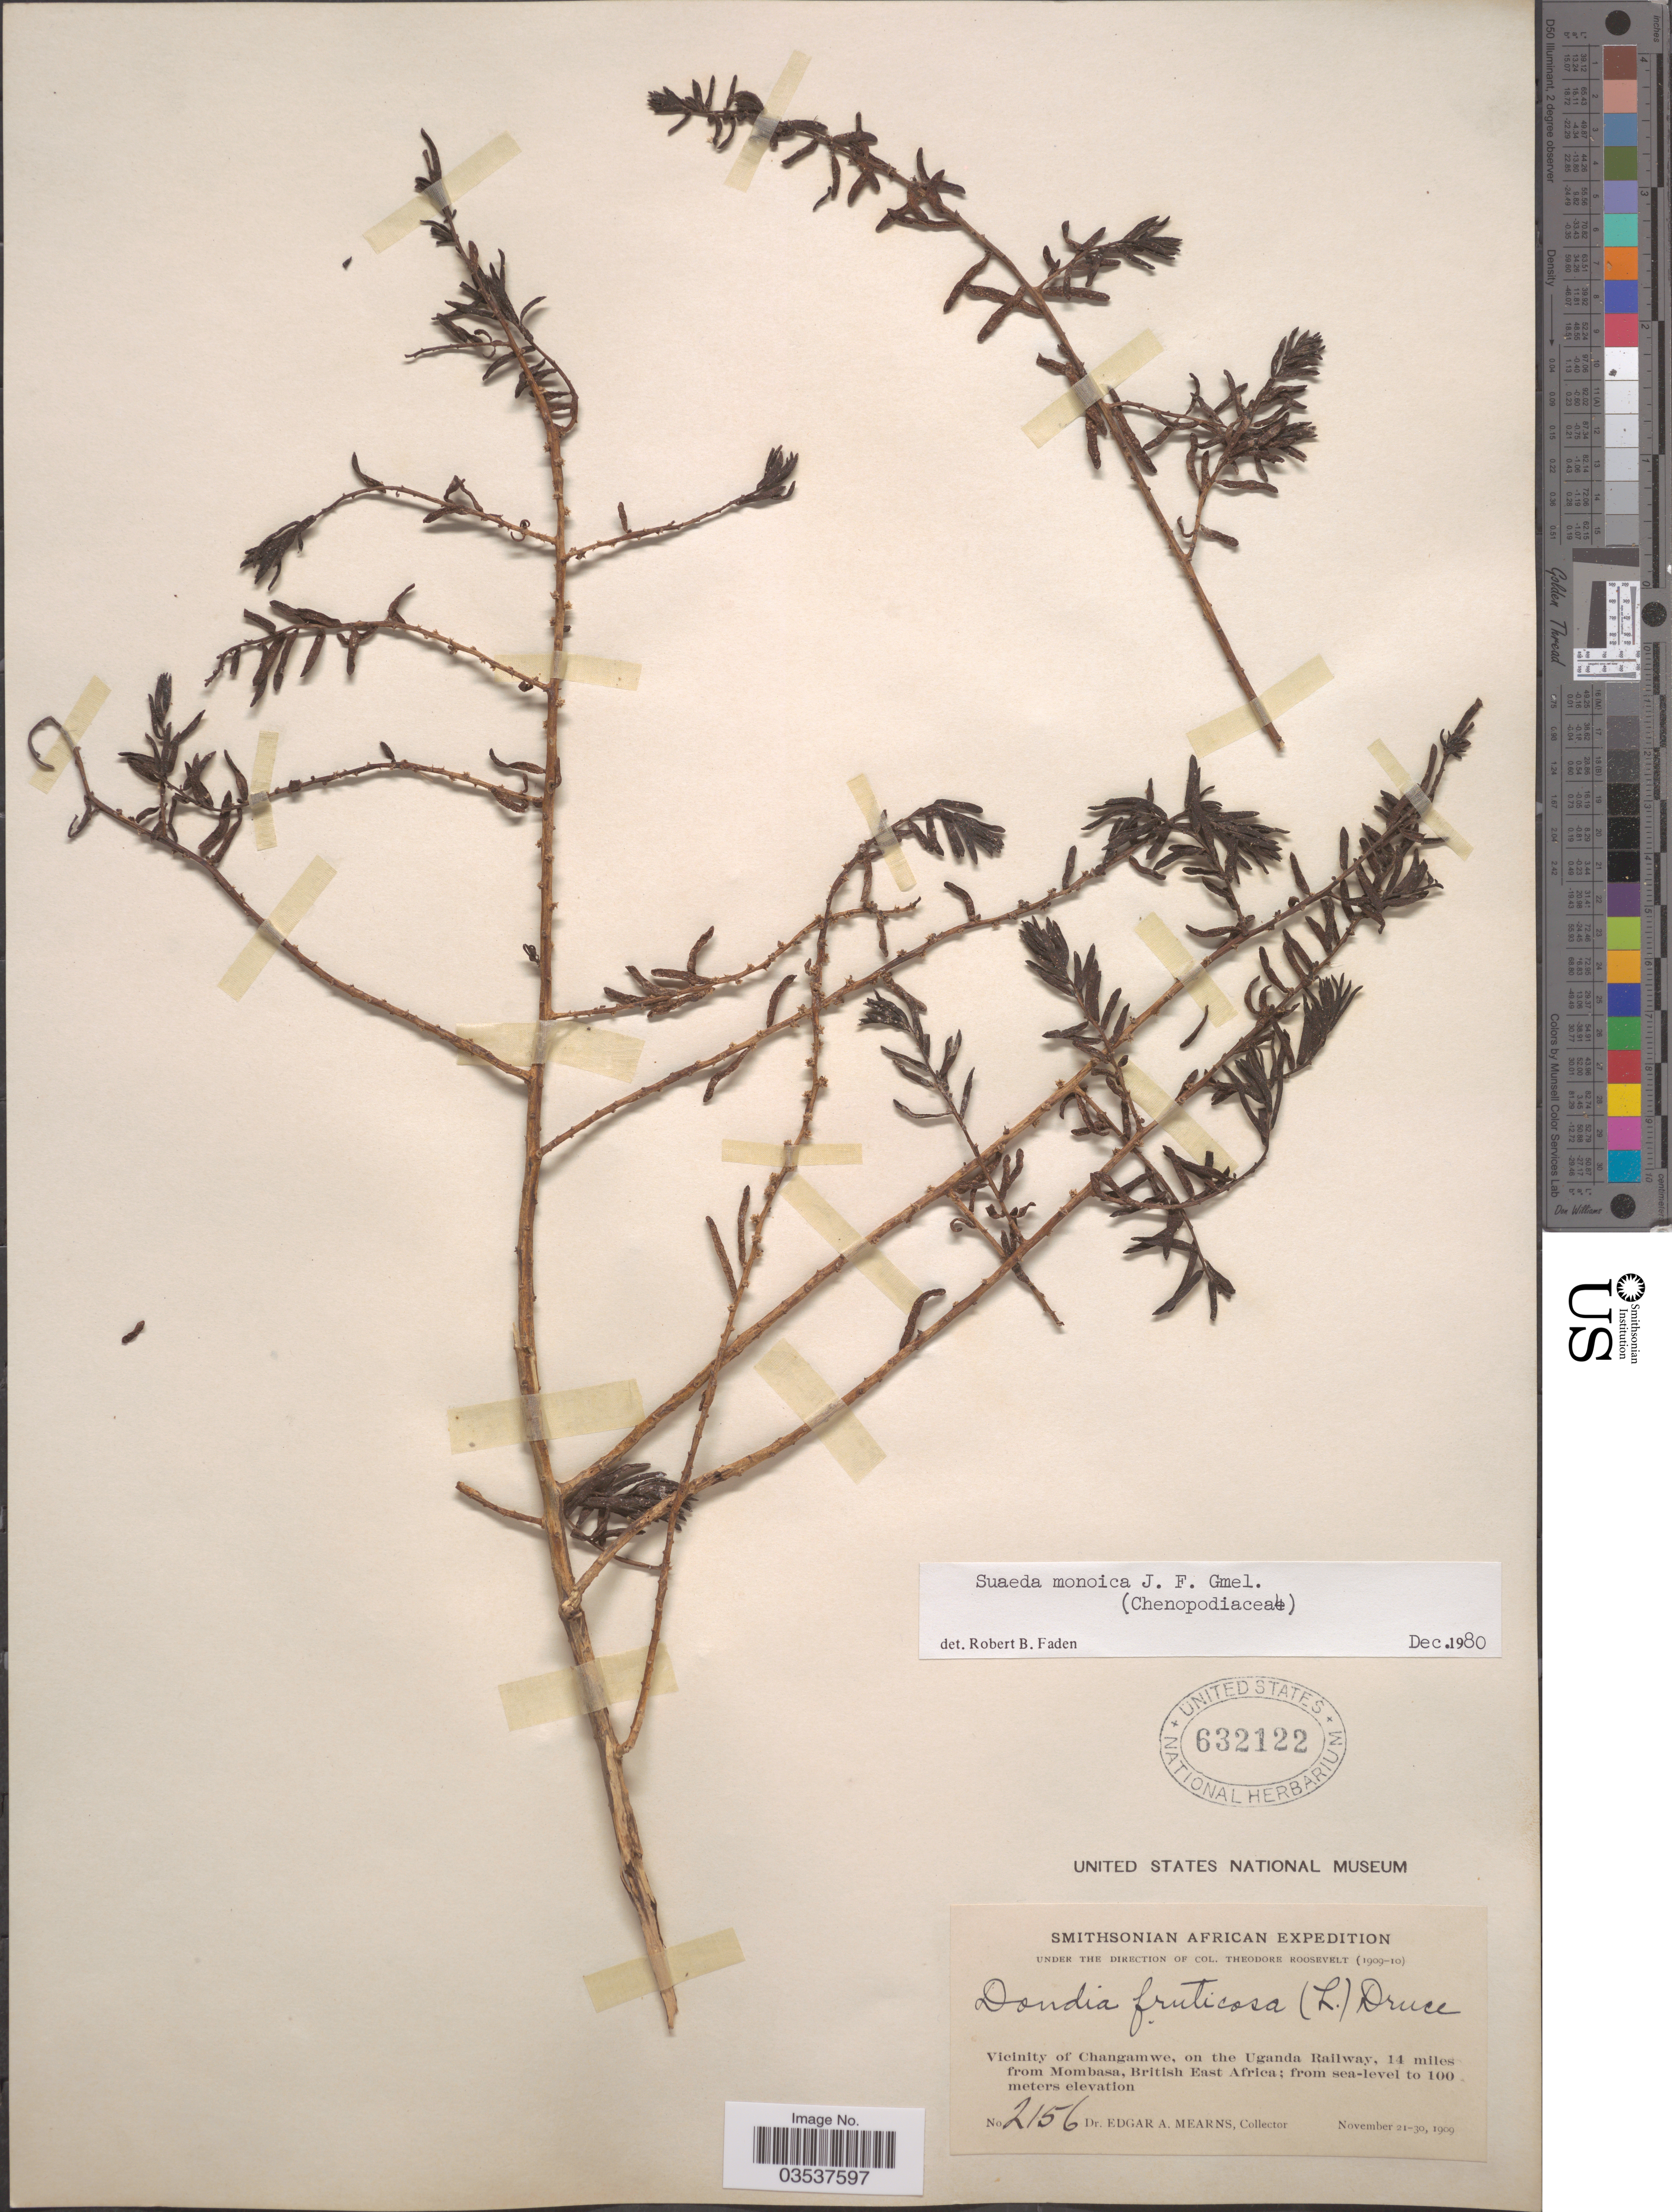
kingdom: Plantae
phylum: Tracheophyta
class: Magnoliopsida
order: Caryophyllales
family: Amaranthaceae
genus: Suaeda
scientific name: Suaeda monoica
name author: Forssk. ex J.F. Gmel.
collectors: E. A. Mearns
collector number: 2156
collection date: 1909-11-21/1909-11-30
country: Kenya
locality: Vicinity of Changanwe, on the Uganda Railway, 14 miles from Mombasa, British East Africa.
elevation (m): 0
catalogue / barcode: US 632122